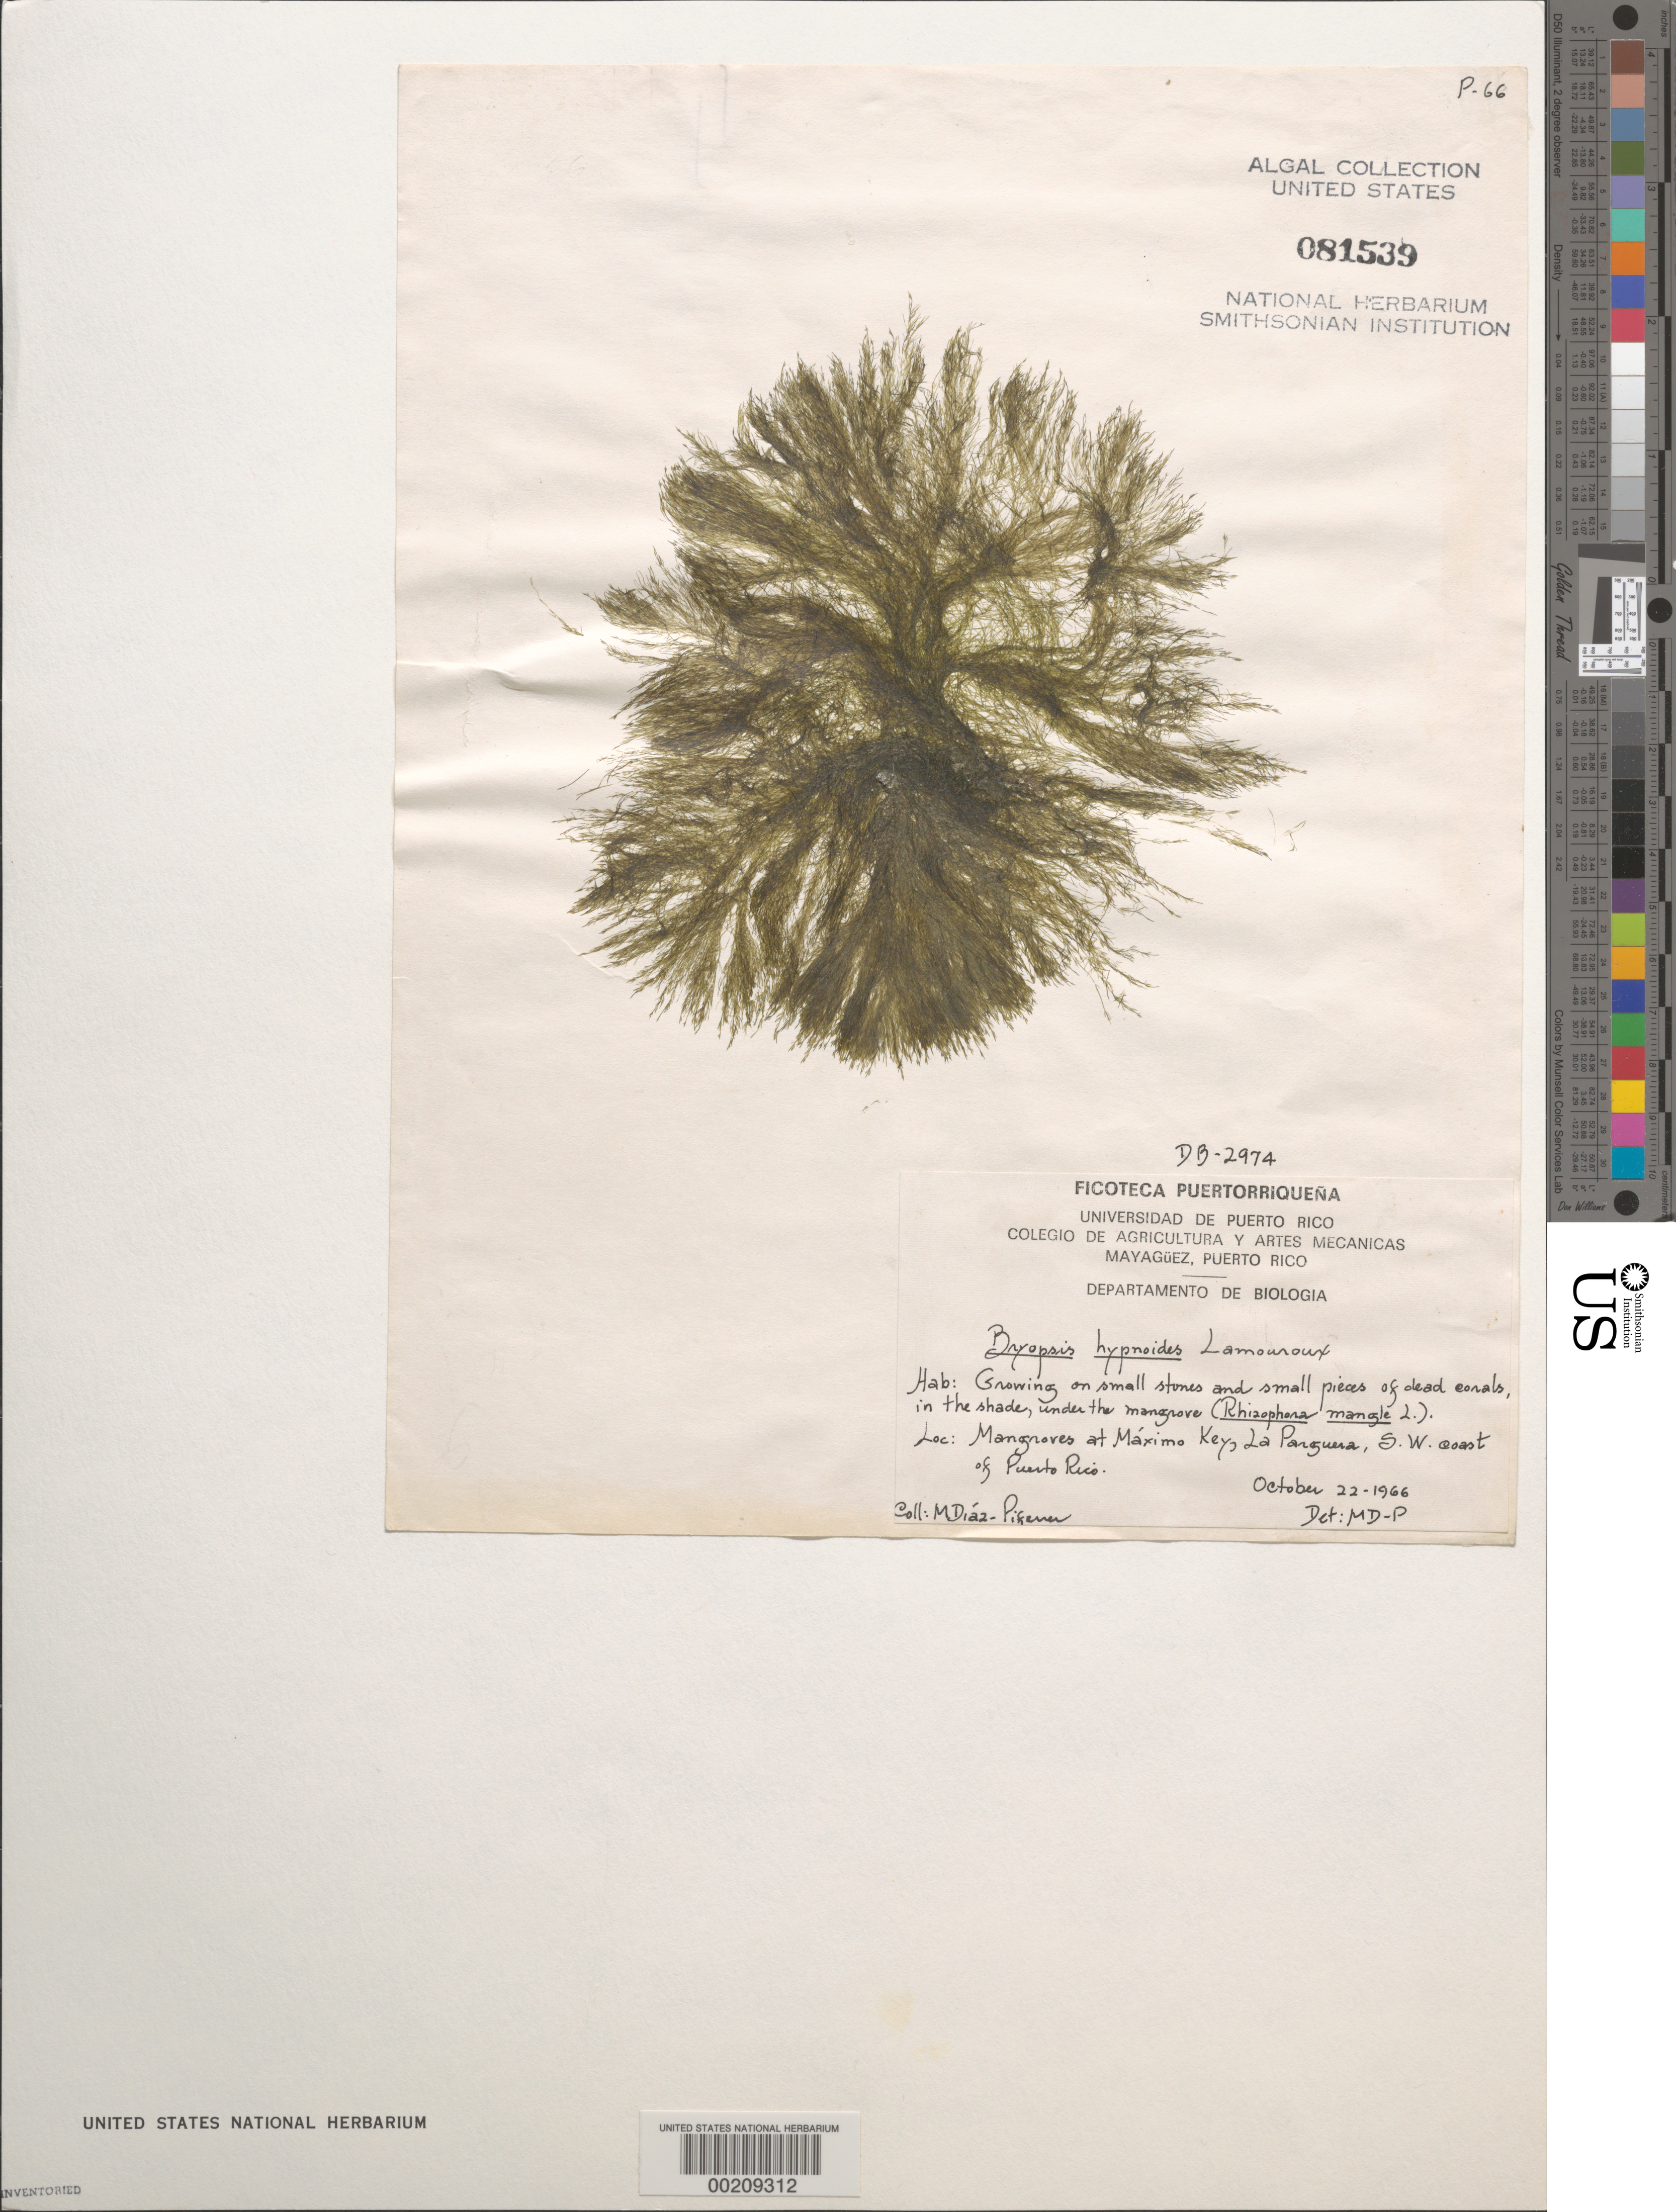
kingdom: Plantae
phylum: Chlorophyta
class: Ulvophyceae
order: Bryopsidales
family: Bryopsidaceae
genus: Bryopsis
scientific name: Bryopsis hypnoides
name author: J.V.Lamouroux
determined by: Diaz-Piferrer, M.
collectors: M. Diaz-Piferrer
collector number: Db-2974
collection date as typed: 22 Oct 1966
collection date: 1966-10-22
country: Puerto Rico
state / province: Lajas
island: Maximo Key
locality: La Parguera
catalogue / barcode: US 81539